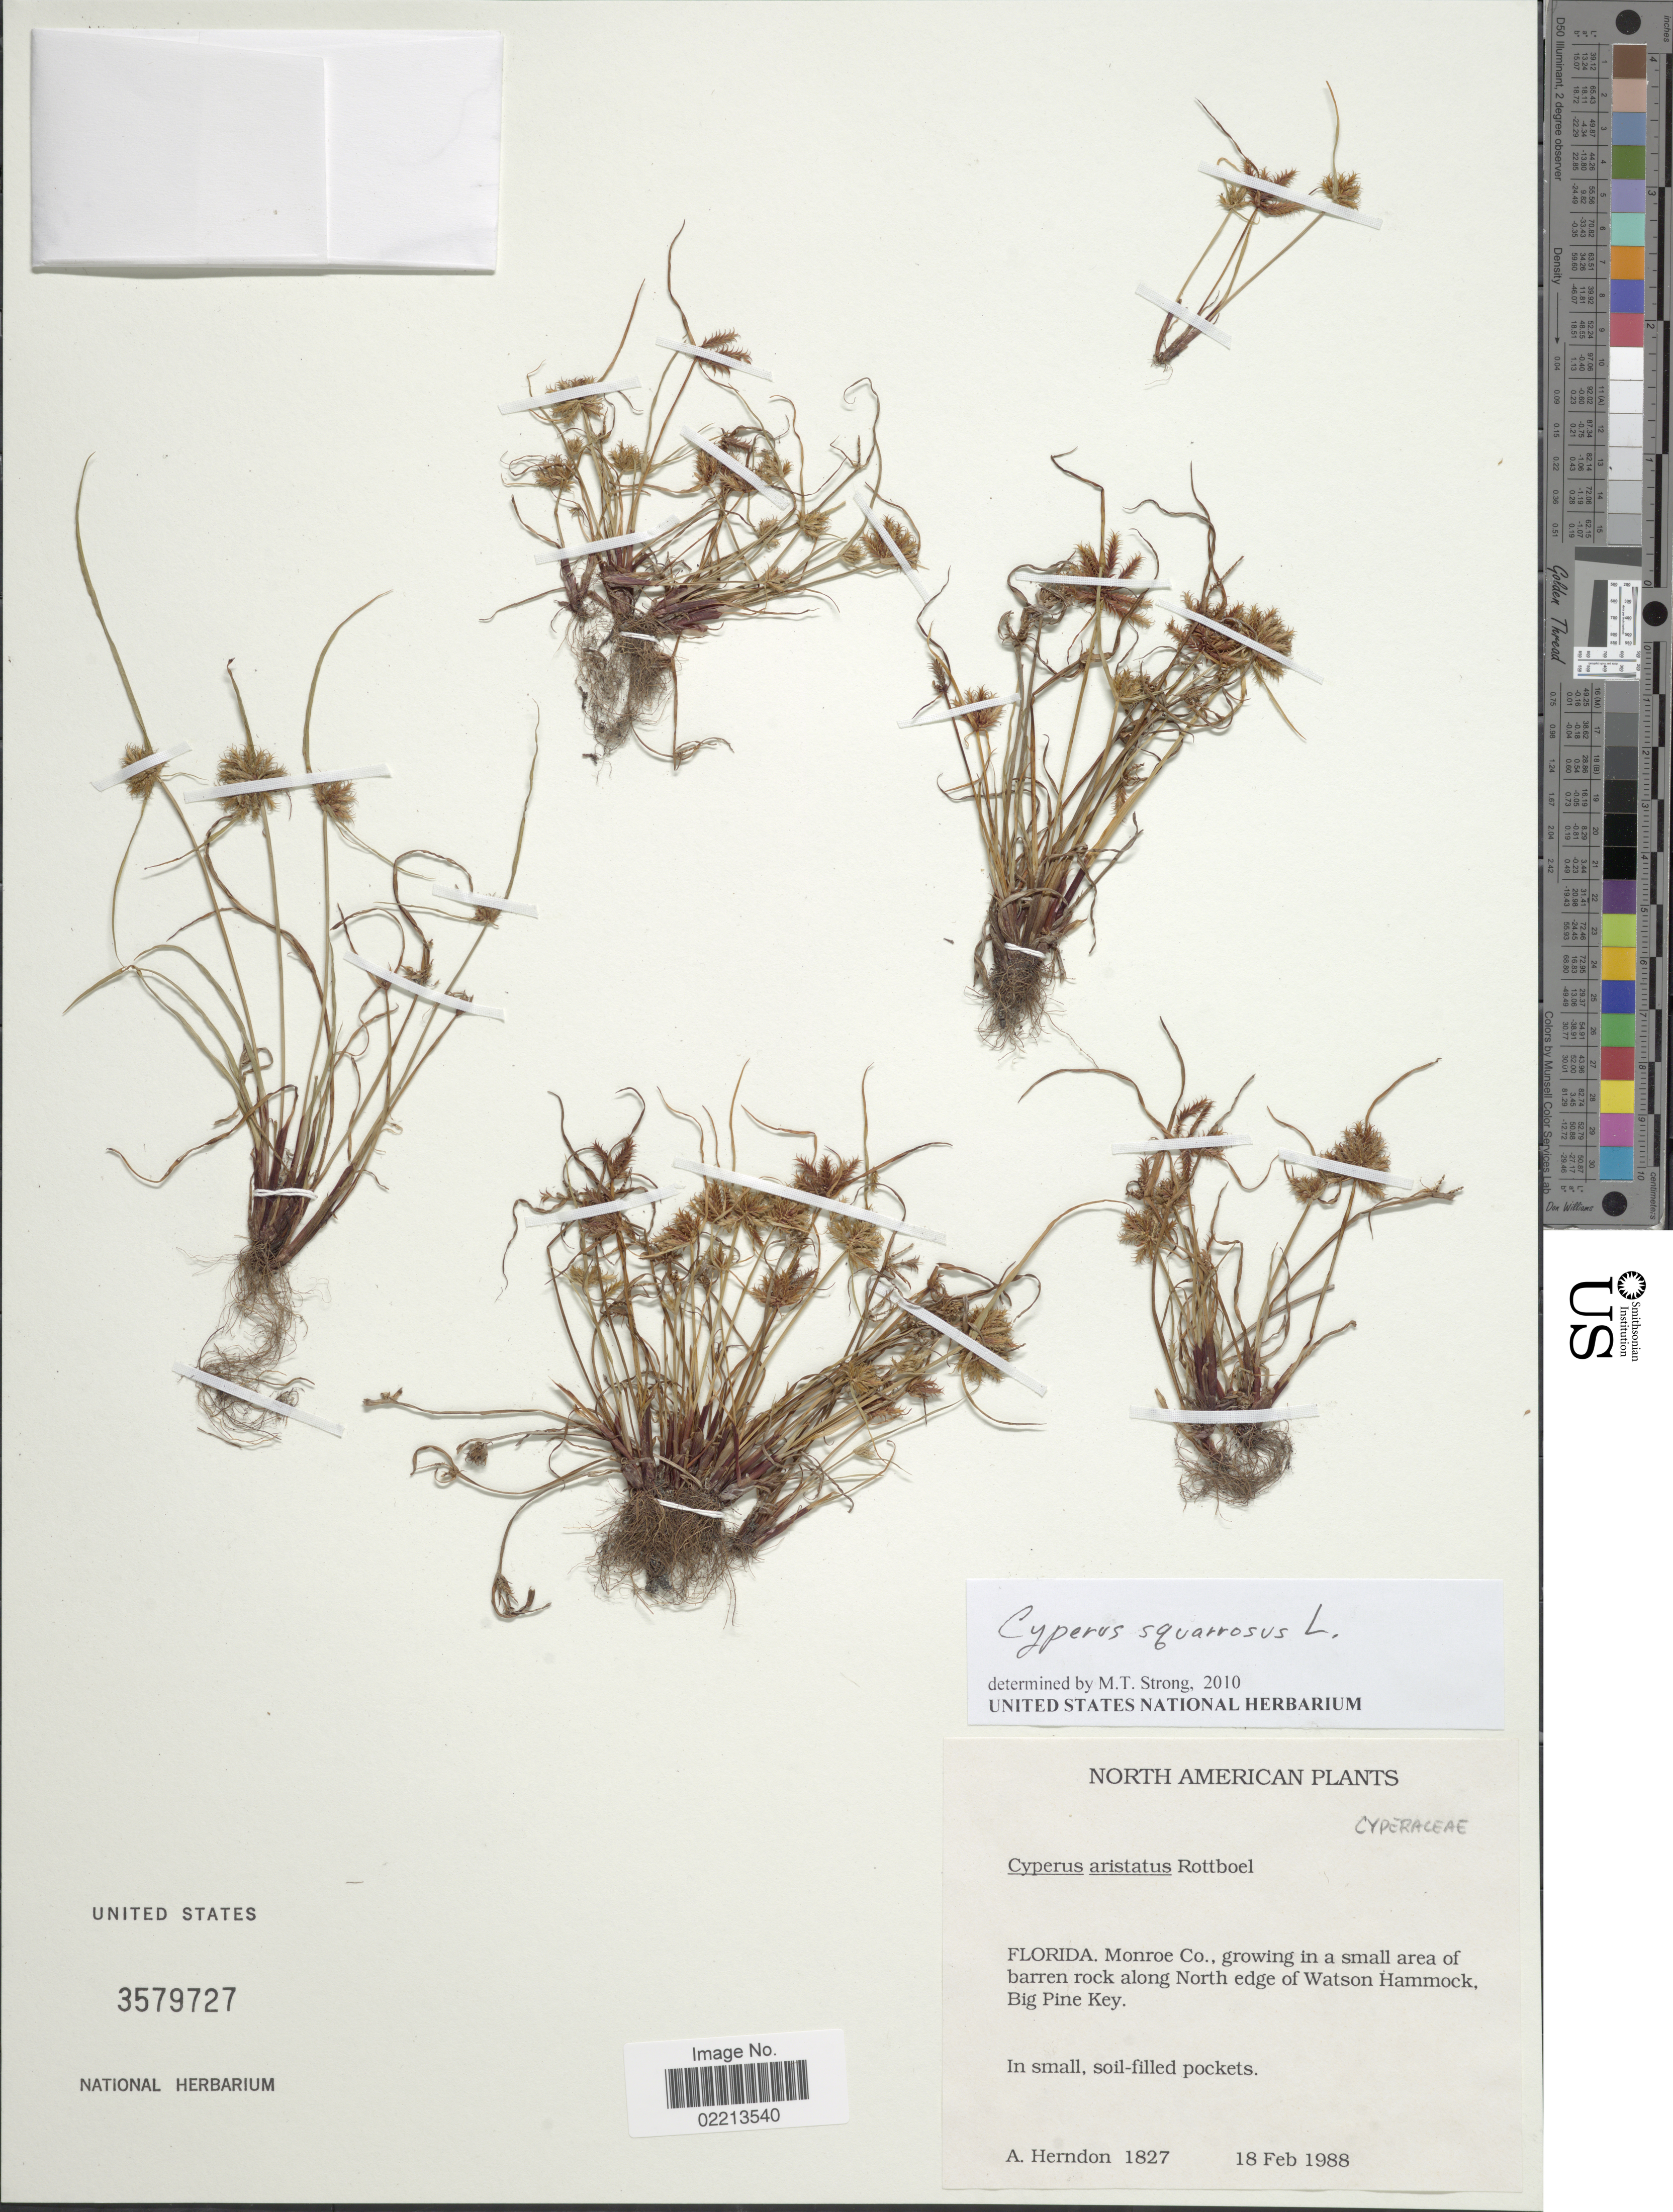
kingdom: Plantae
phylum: Tracheophyta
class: Liliopsida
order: Poales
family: Cyperaceae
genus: Cyperus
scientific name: Cyperus squarrosus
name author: L.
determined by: Strong, Mark T., (BOT), Smithsonian Institution - National Museum of Natural History (UNITED STATES)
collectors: A. Herndon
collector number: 1827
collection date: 1988-02-18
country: United States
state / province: Florida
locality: Monroe Co, along North edge of Watson Hammock, Bog Pinr Key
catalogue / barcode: US 3579727